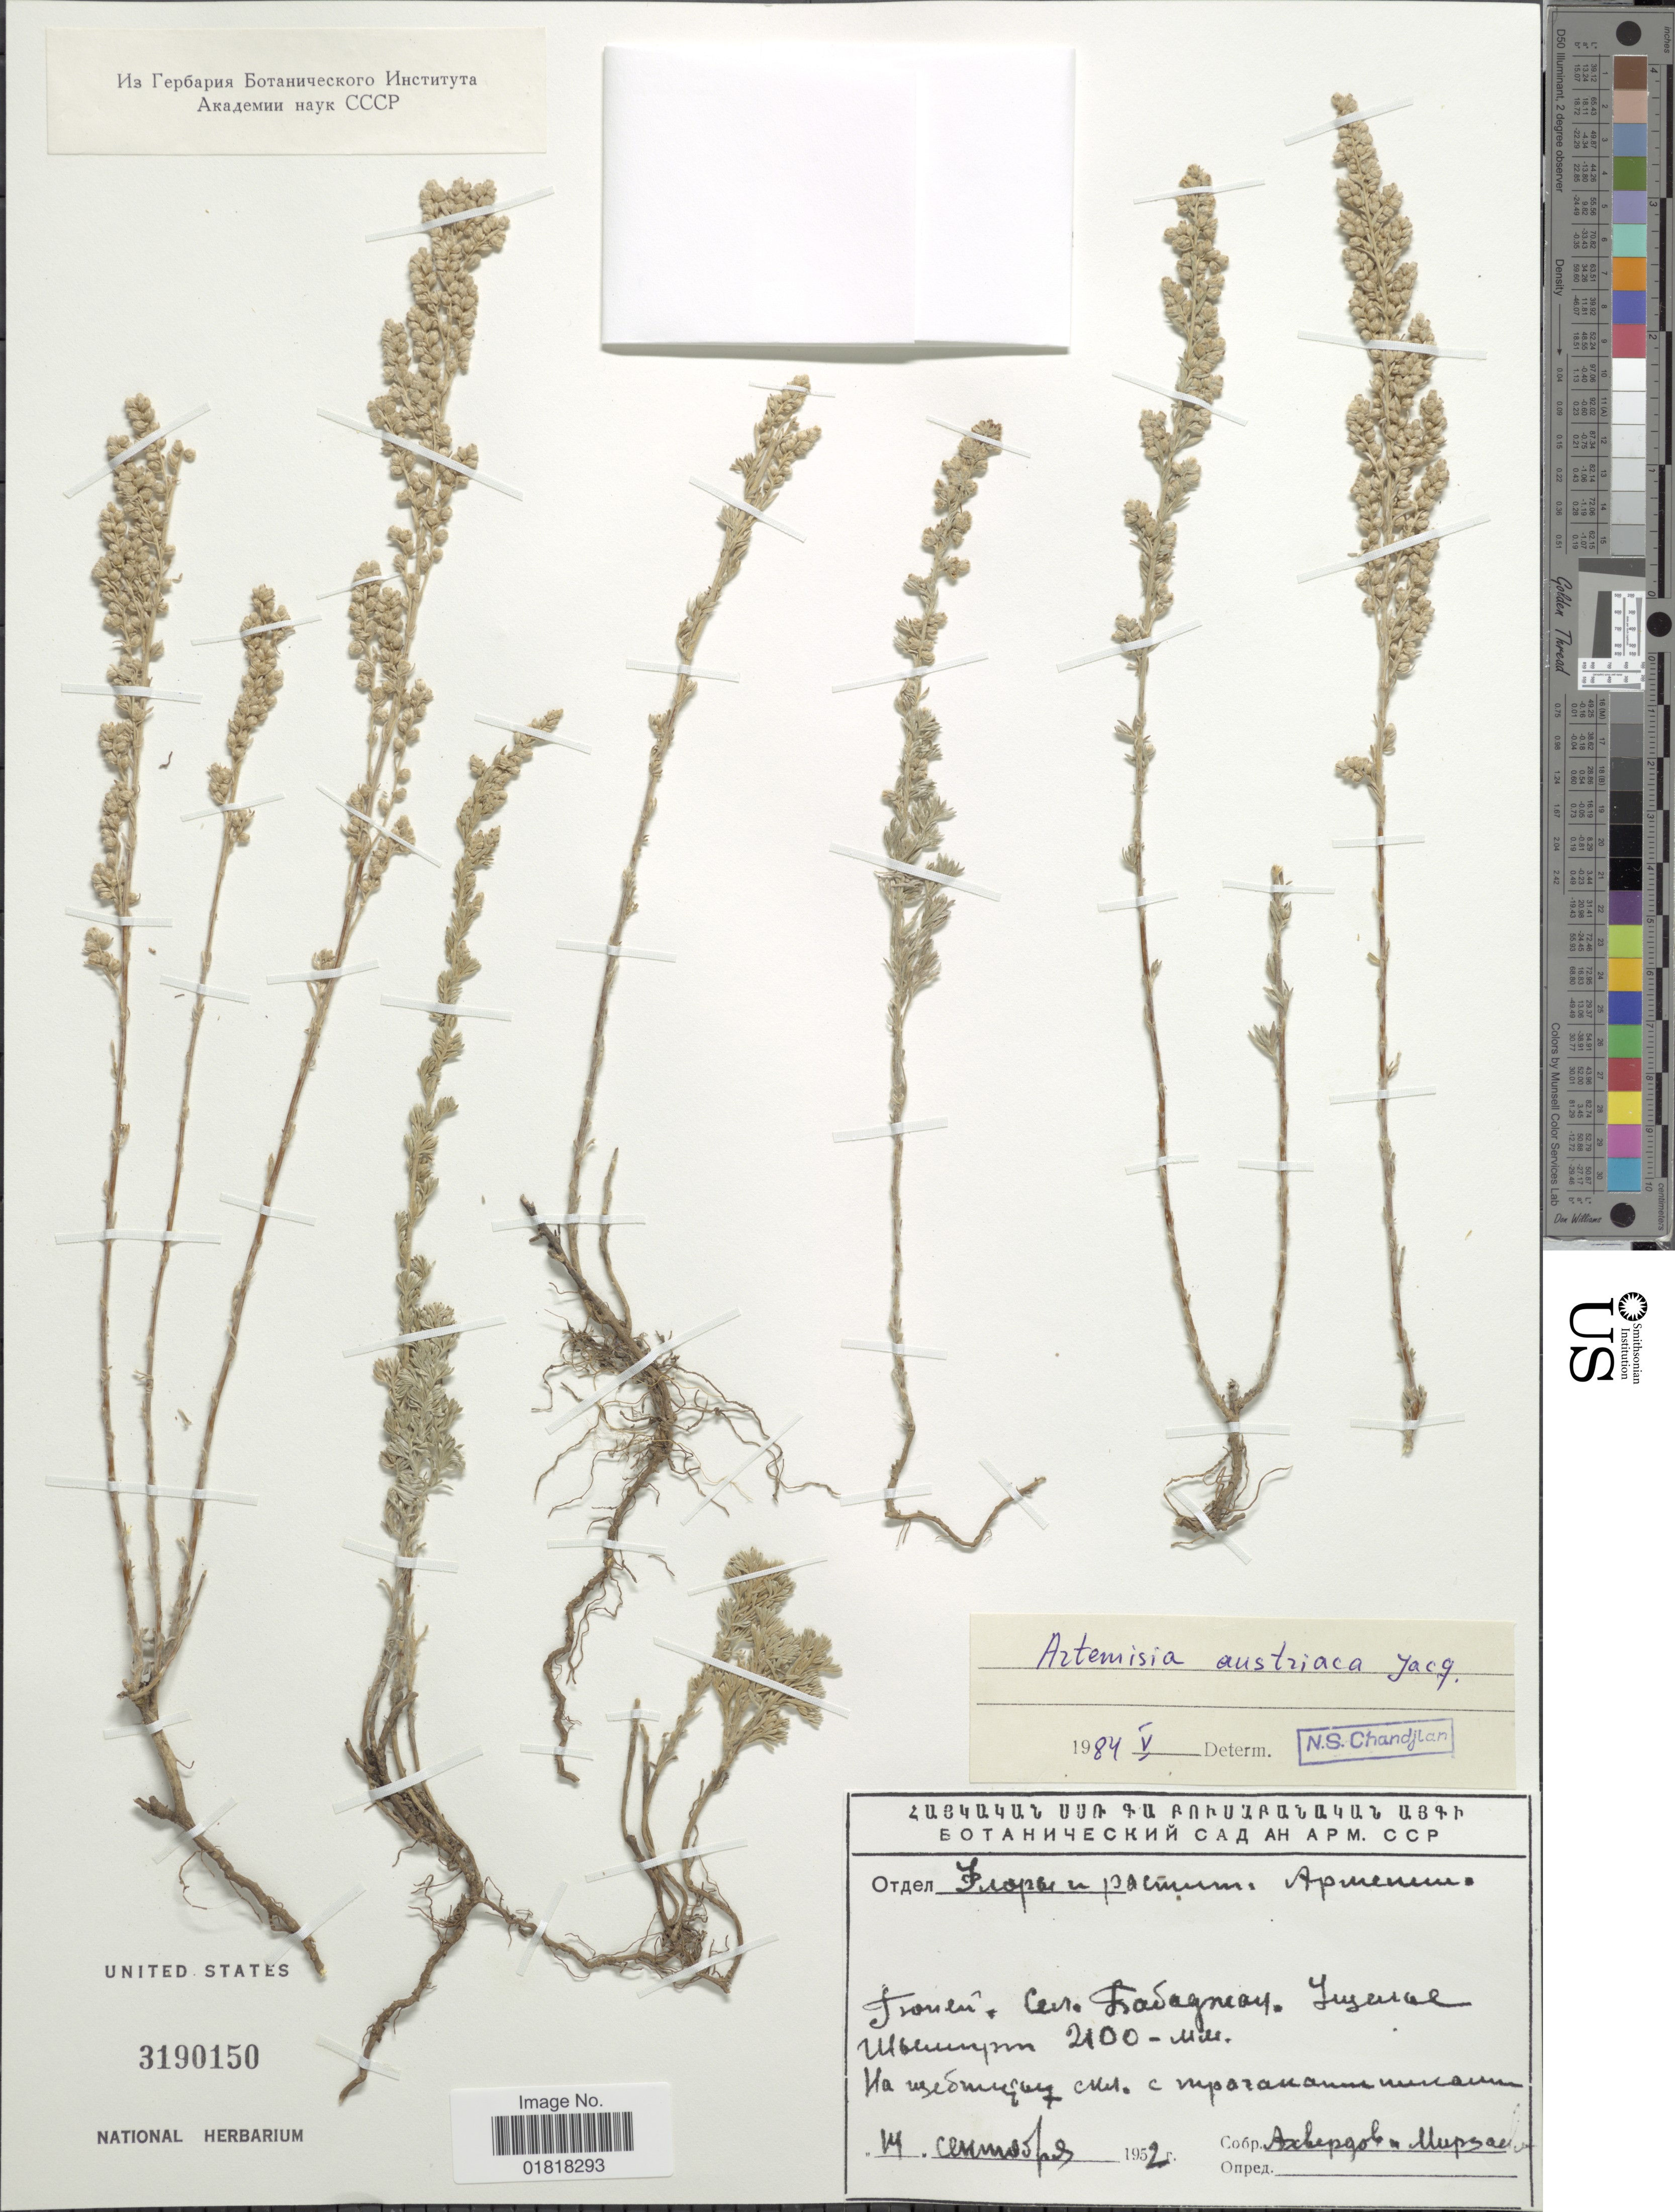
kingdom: Plantae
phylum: Tracheophyta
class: Magnoliopsida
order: Asterales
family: Asteraceae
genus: Artemisia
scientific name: Artemisia austriaca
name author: Jacq.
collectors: Collector illegible & Upsau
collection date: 1952-08-14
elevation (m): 2100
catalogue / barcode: US 3190150